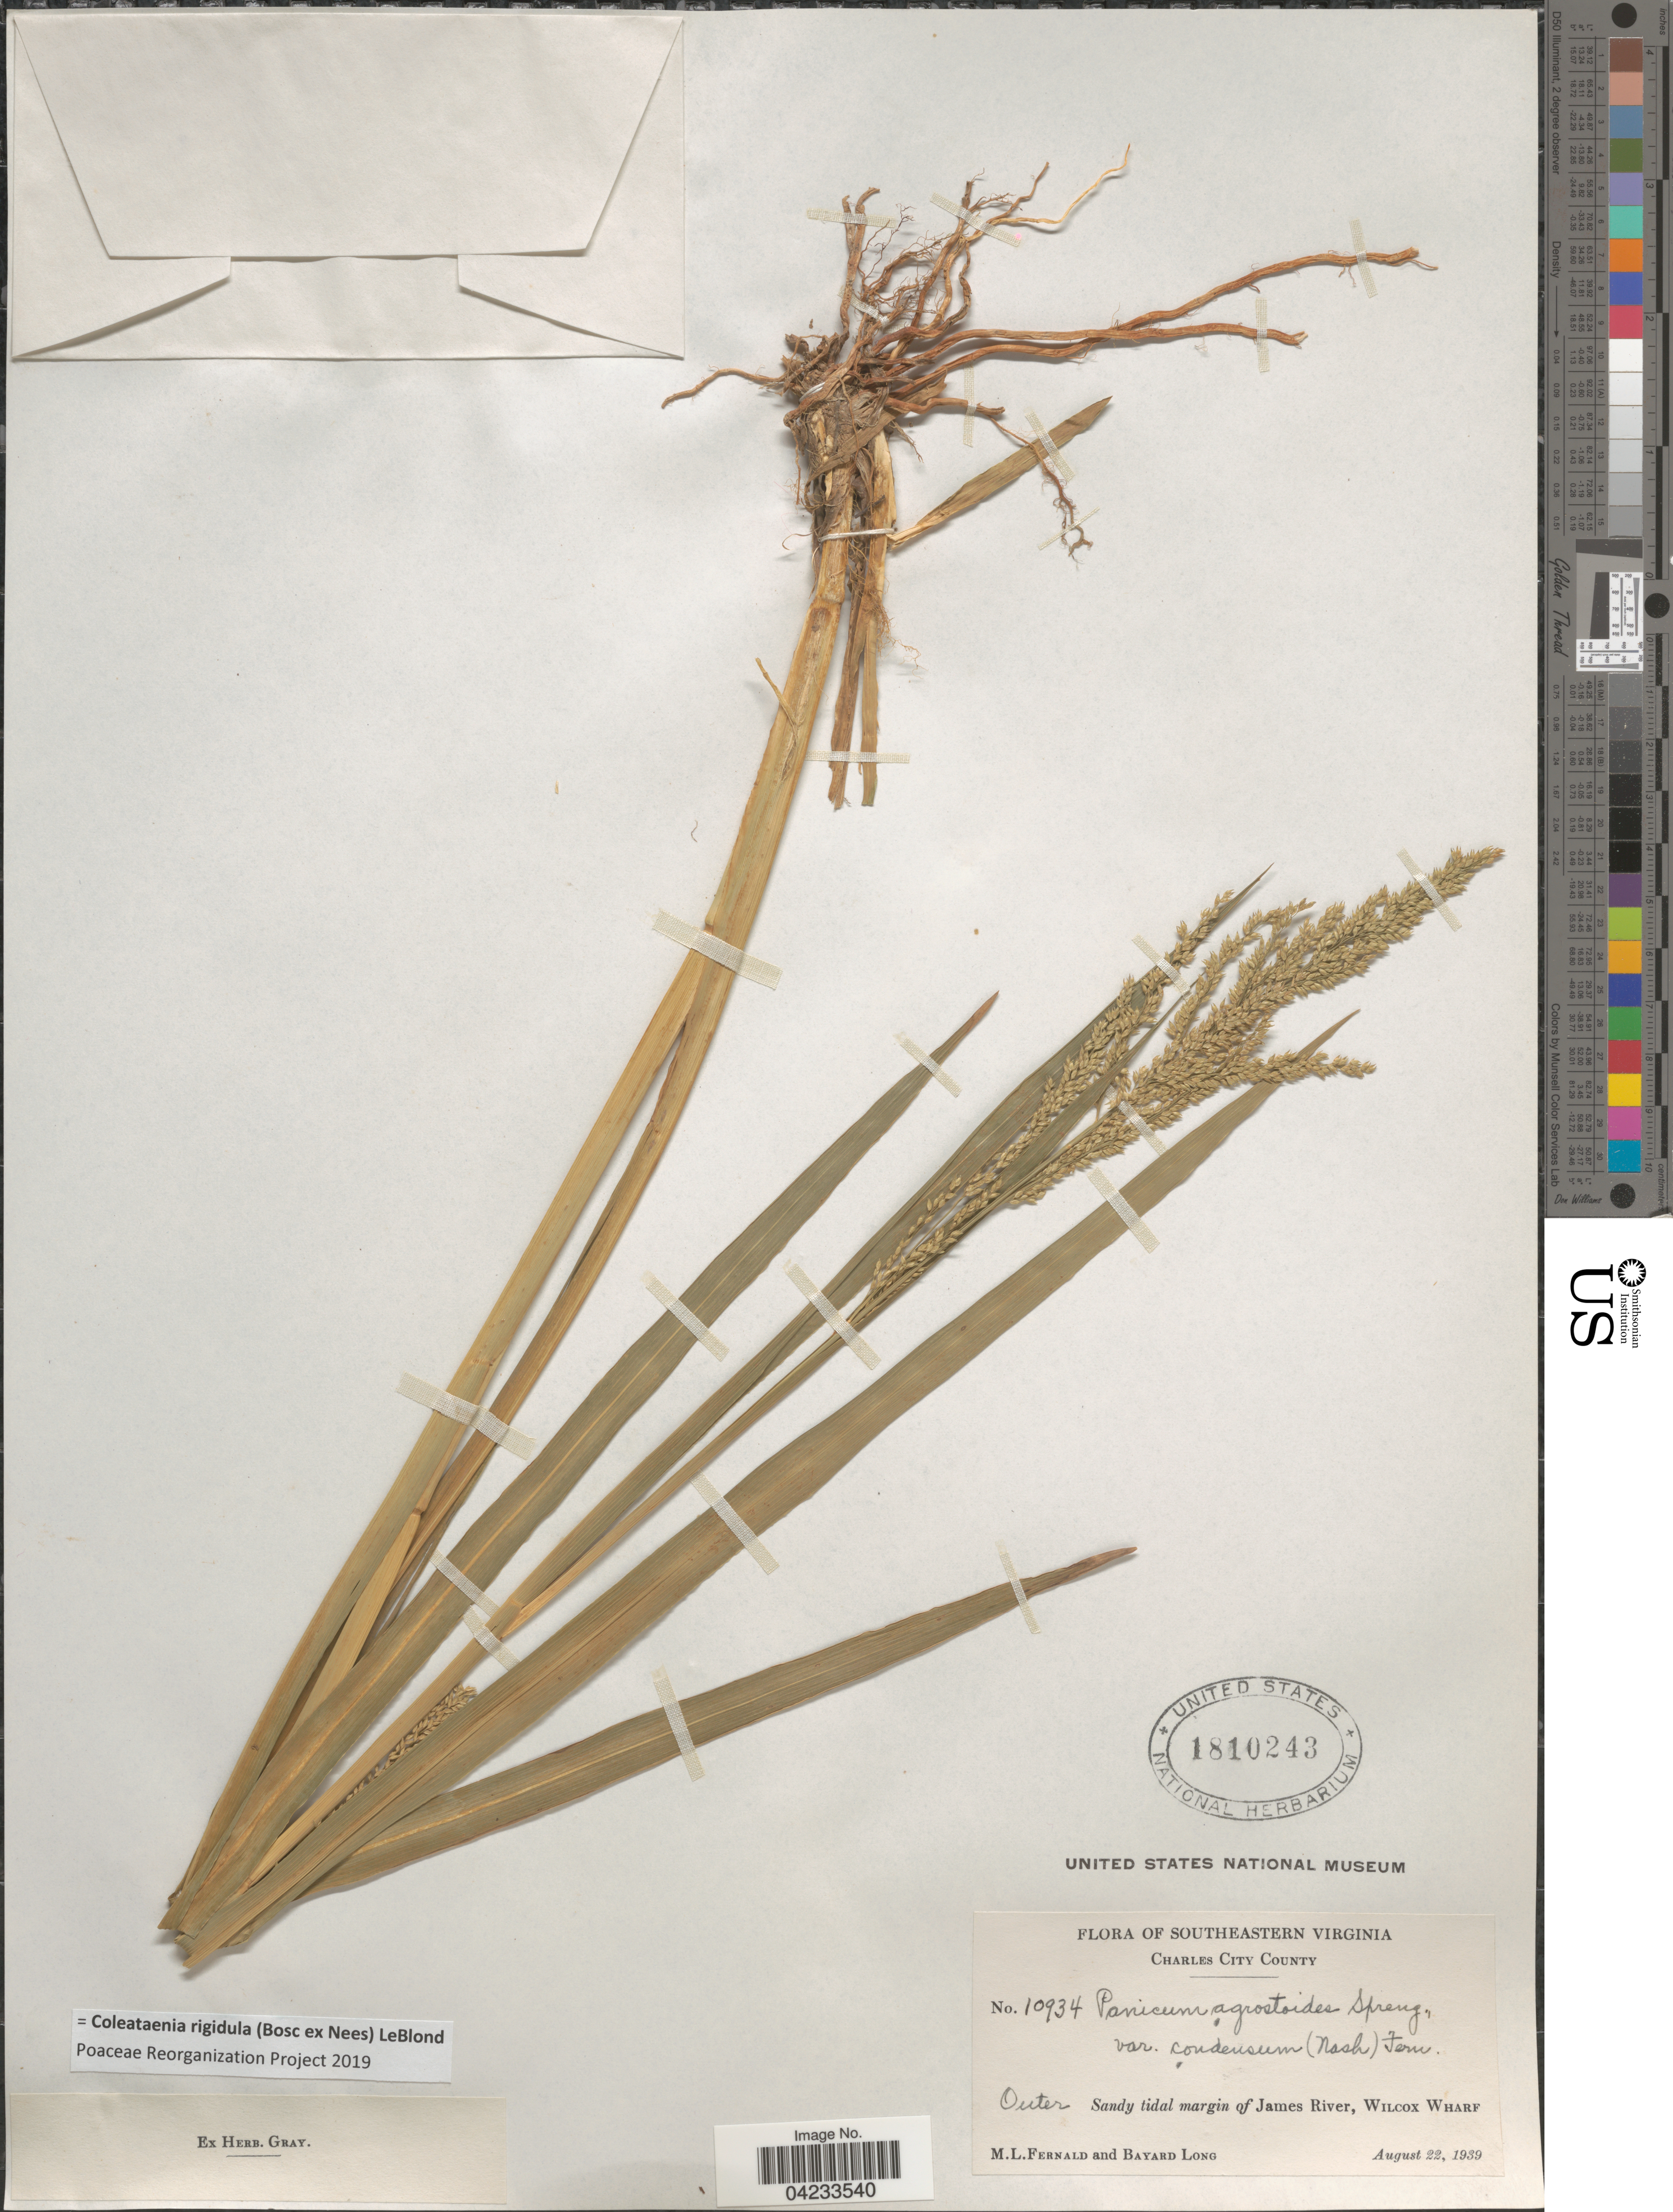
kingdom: Plantae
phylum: Tracheophyta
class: Liliopsida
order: Poales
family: Poaceae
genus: Coleataenia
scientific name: Coleataenia rigidula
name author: (Bosc ex Nees) LeBlond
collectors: M. L. Fernald & B. Long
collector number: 10934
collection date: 1939-08-22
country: United States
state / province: Virginia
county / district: Charles City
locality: Southeastern Virginia. Charles City County. Outer Sandy tidal margin of James River, Wilcox Wharf.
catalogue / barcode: US 1810243